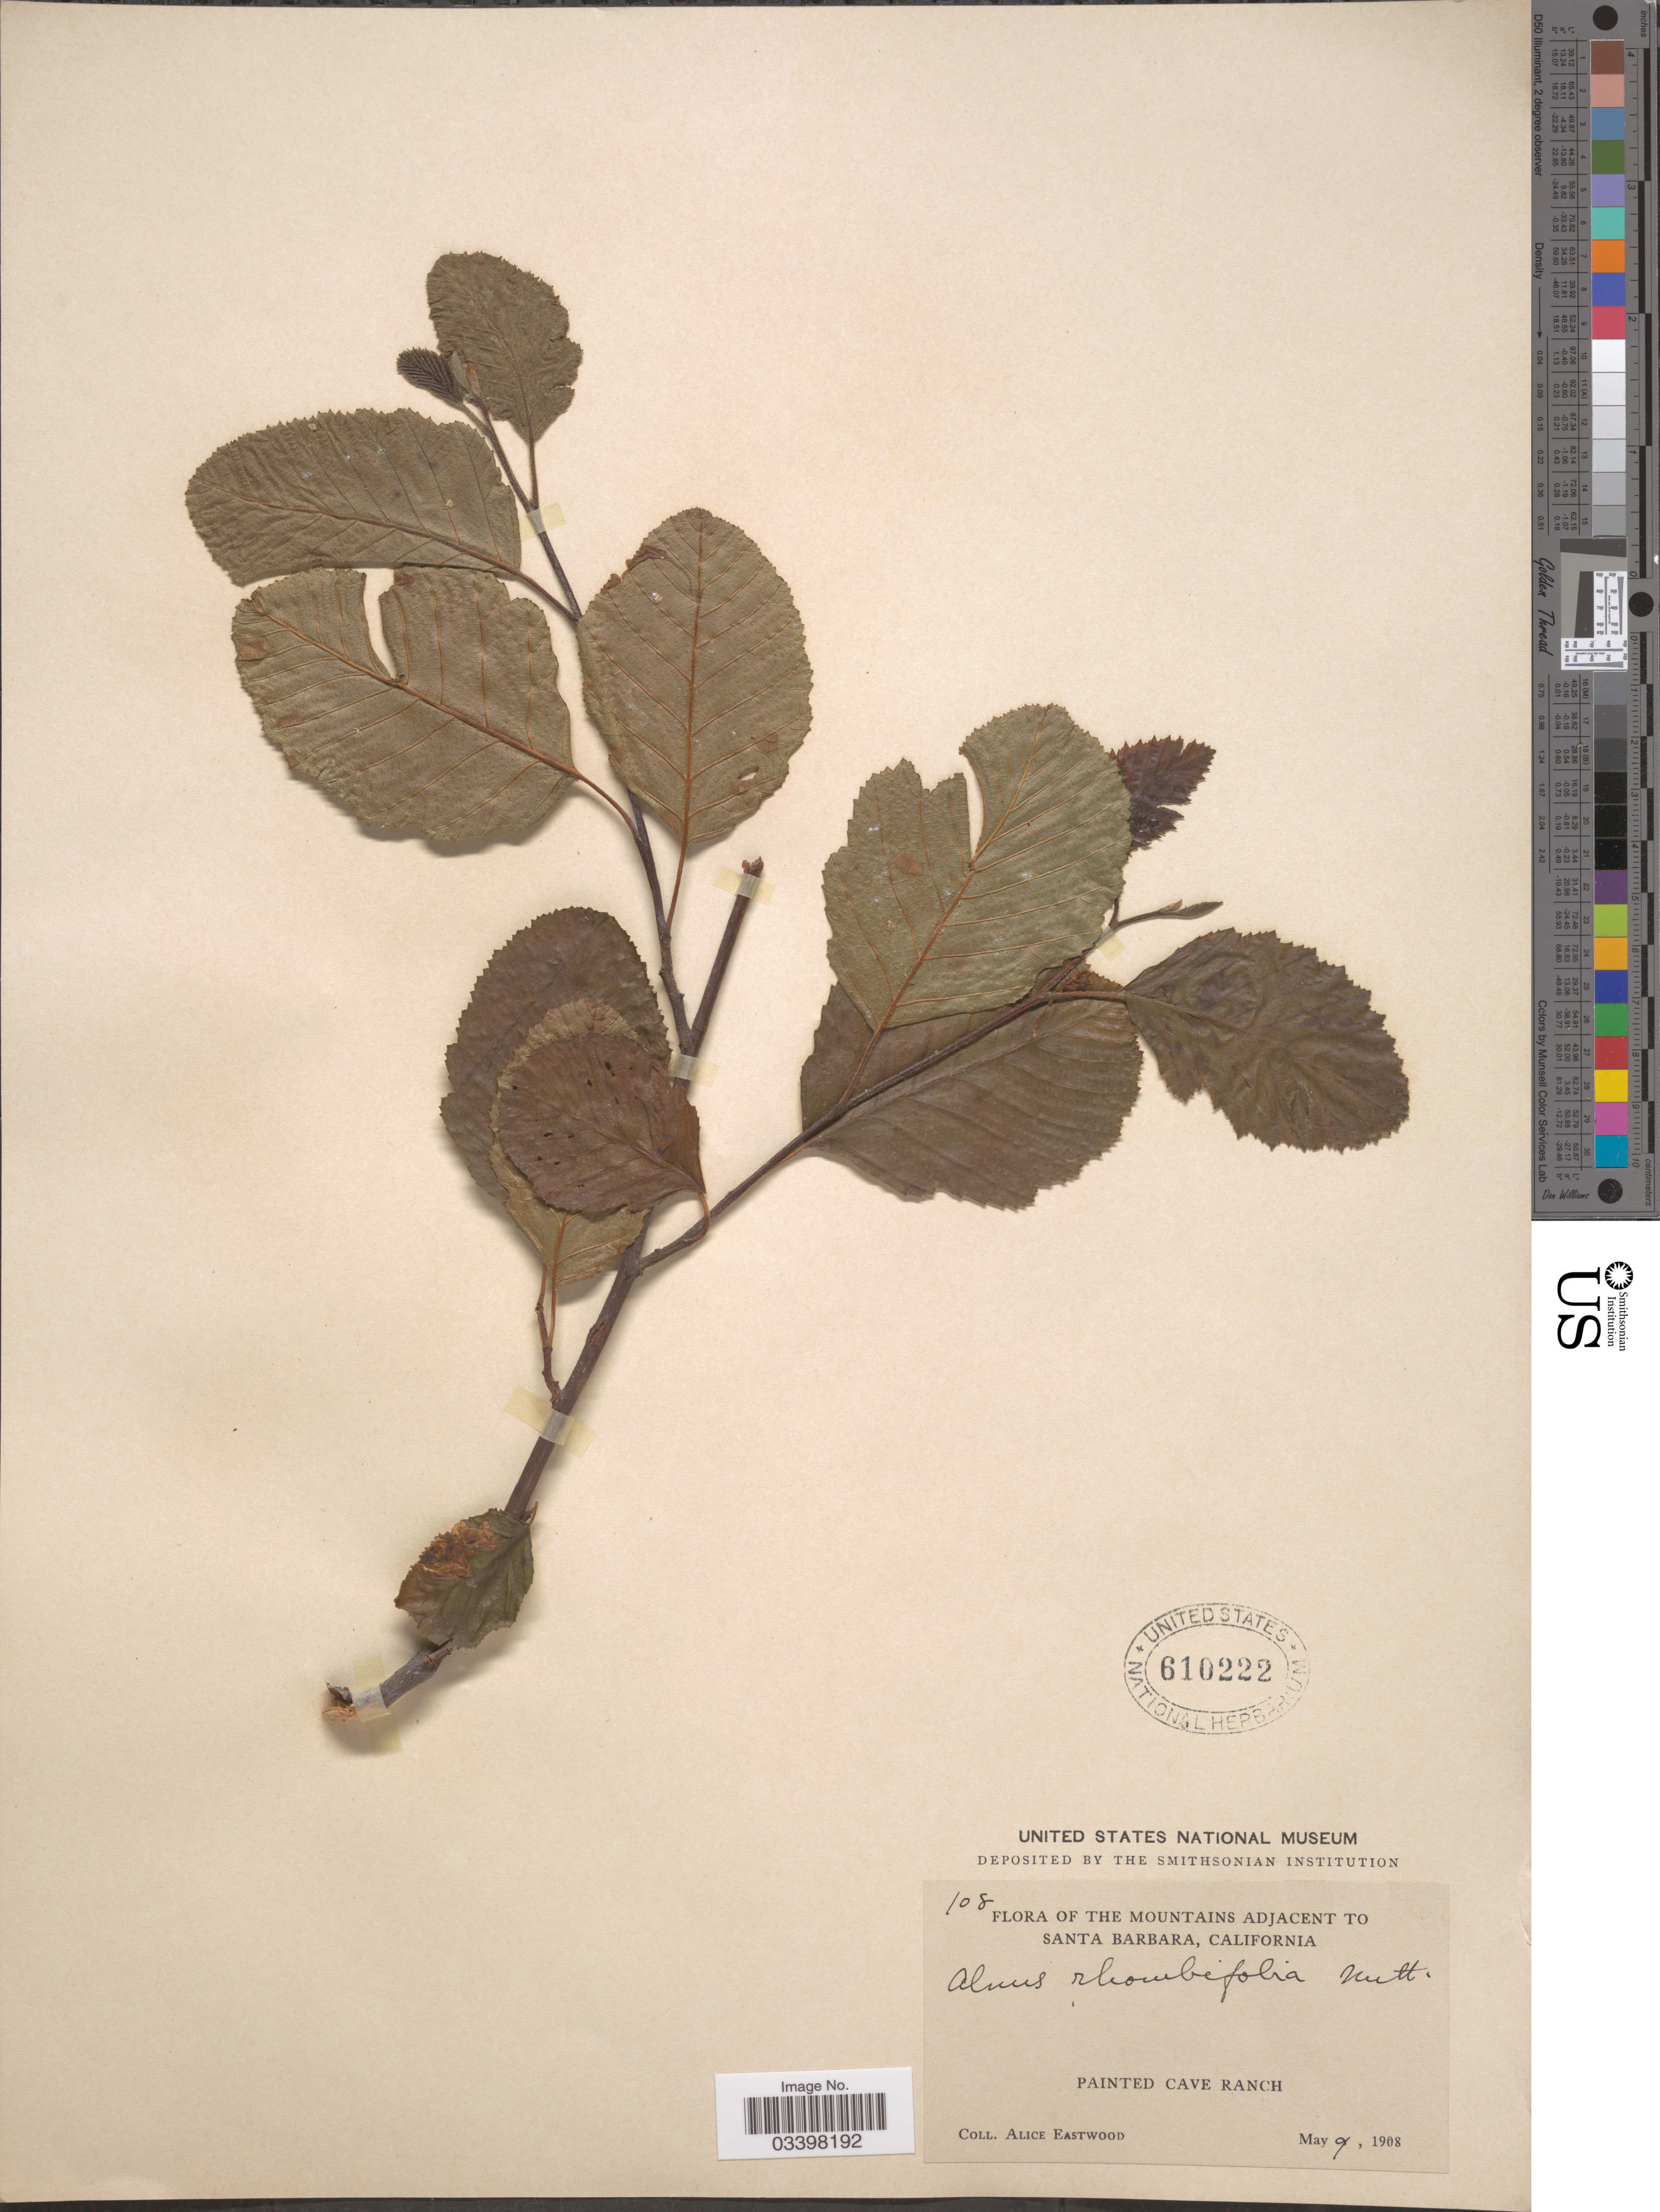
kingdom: Plantae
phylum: Tracheophyta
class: Magnoliopsida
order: Fagales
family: Betulaceae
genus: Alnus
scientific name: Alnus rhombifolia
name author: Nutt.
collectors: A. Eastwood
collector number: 108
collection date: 1908-05-09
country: United States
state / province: California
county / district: Santa Barbara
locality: The mountains adjacent to Santa Barbara. Painted Cave Ranch.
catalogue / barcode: US 610222